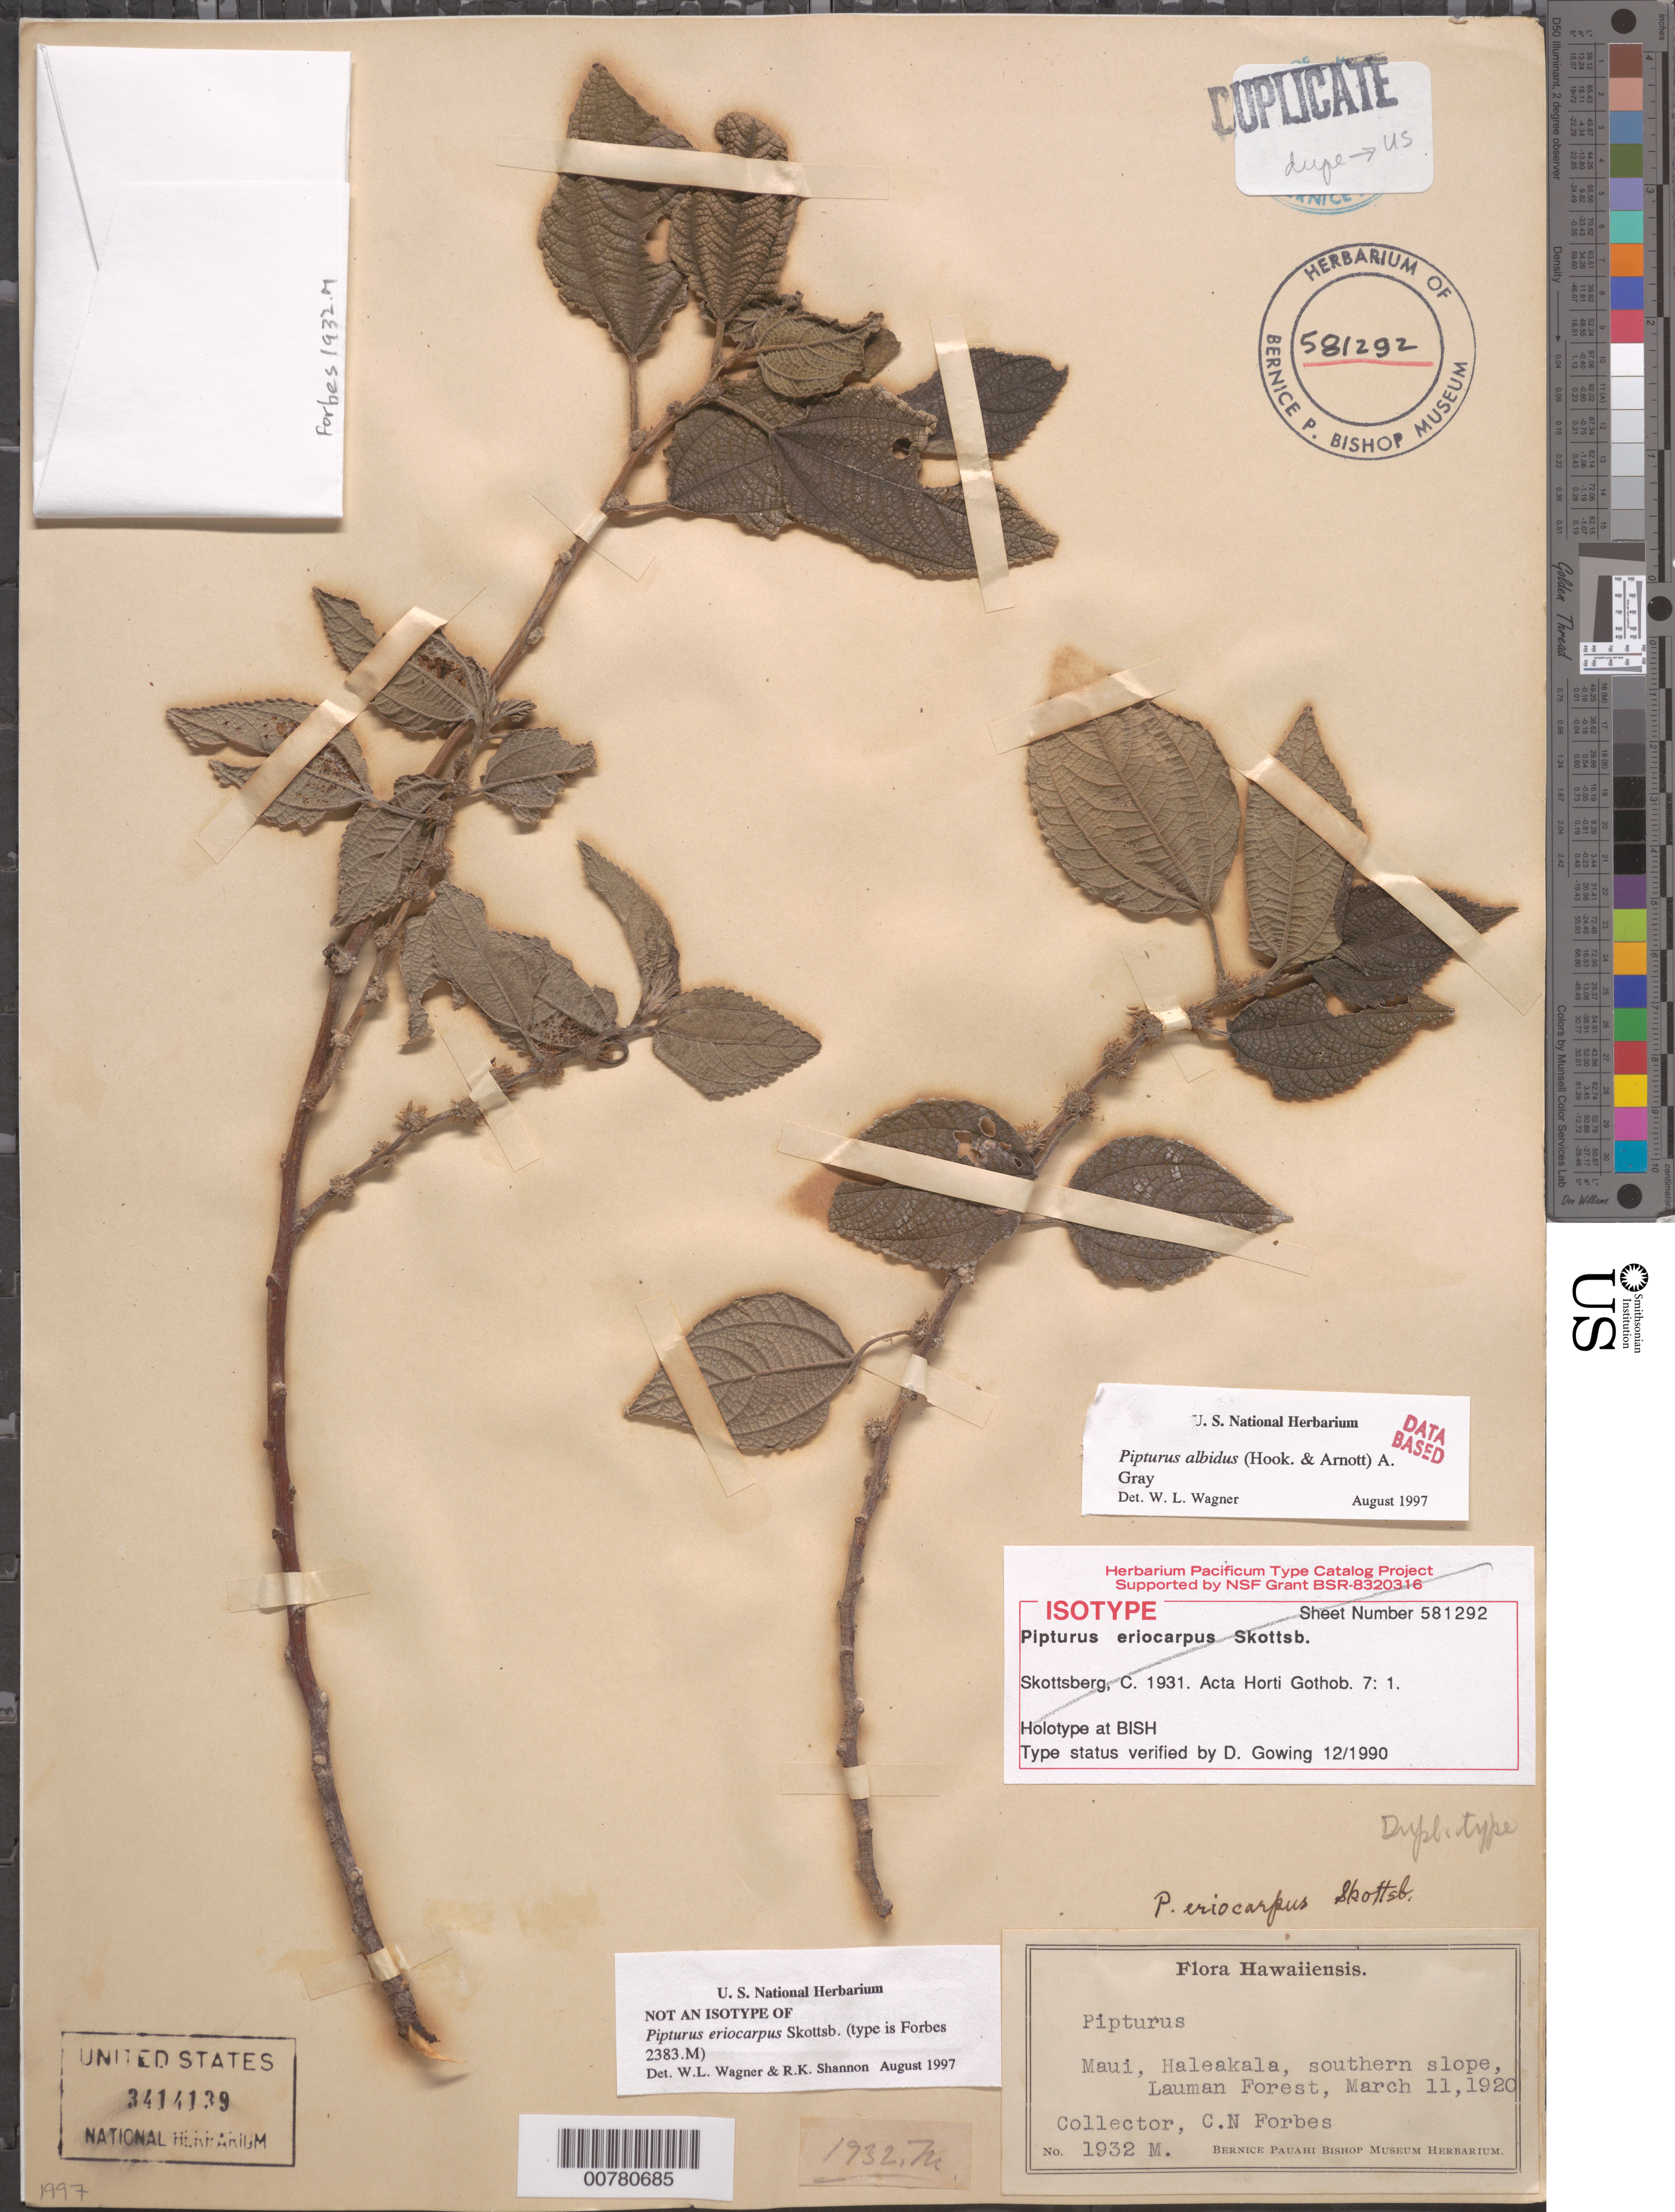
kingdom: Plantae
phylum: Tracheophyta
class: Magnoliopsida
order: Rosales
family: Urticaceae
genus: Pipturus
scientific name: Pipturus albidus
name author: (Hook. & Arn.) A. Gray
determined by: Wagner, W. L., (BOT), Smithsonian Institution - National Museum of Natural History (UNITED STATES)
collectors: C. N. Forbes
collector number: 1932.M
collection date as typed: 11 Mar 1920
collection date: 1920-03-11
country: United States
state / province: Hawaii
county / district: Maui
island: Maui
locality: Haleakala, southern slope, Lauman forest.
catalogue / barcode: US 3414139